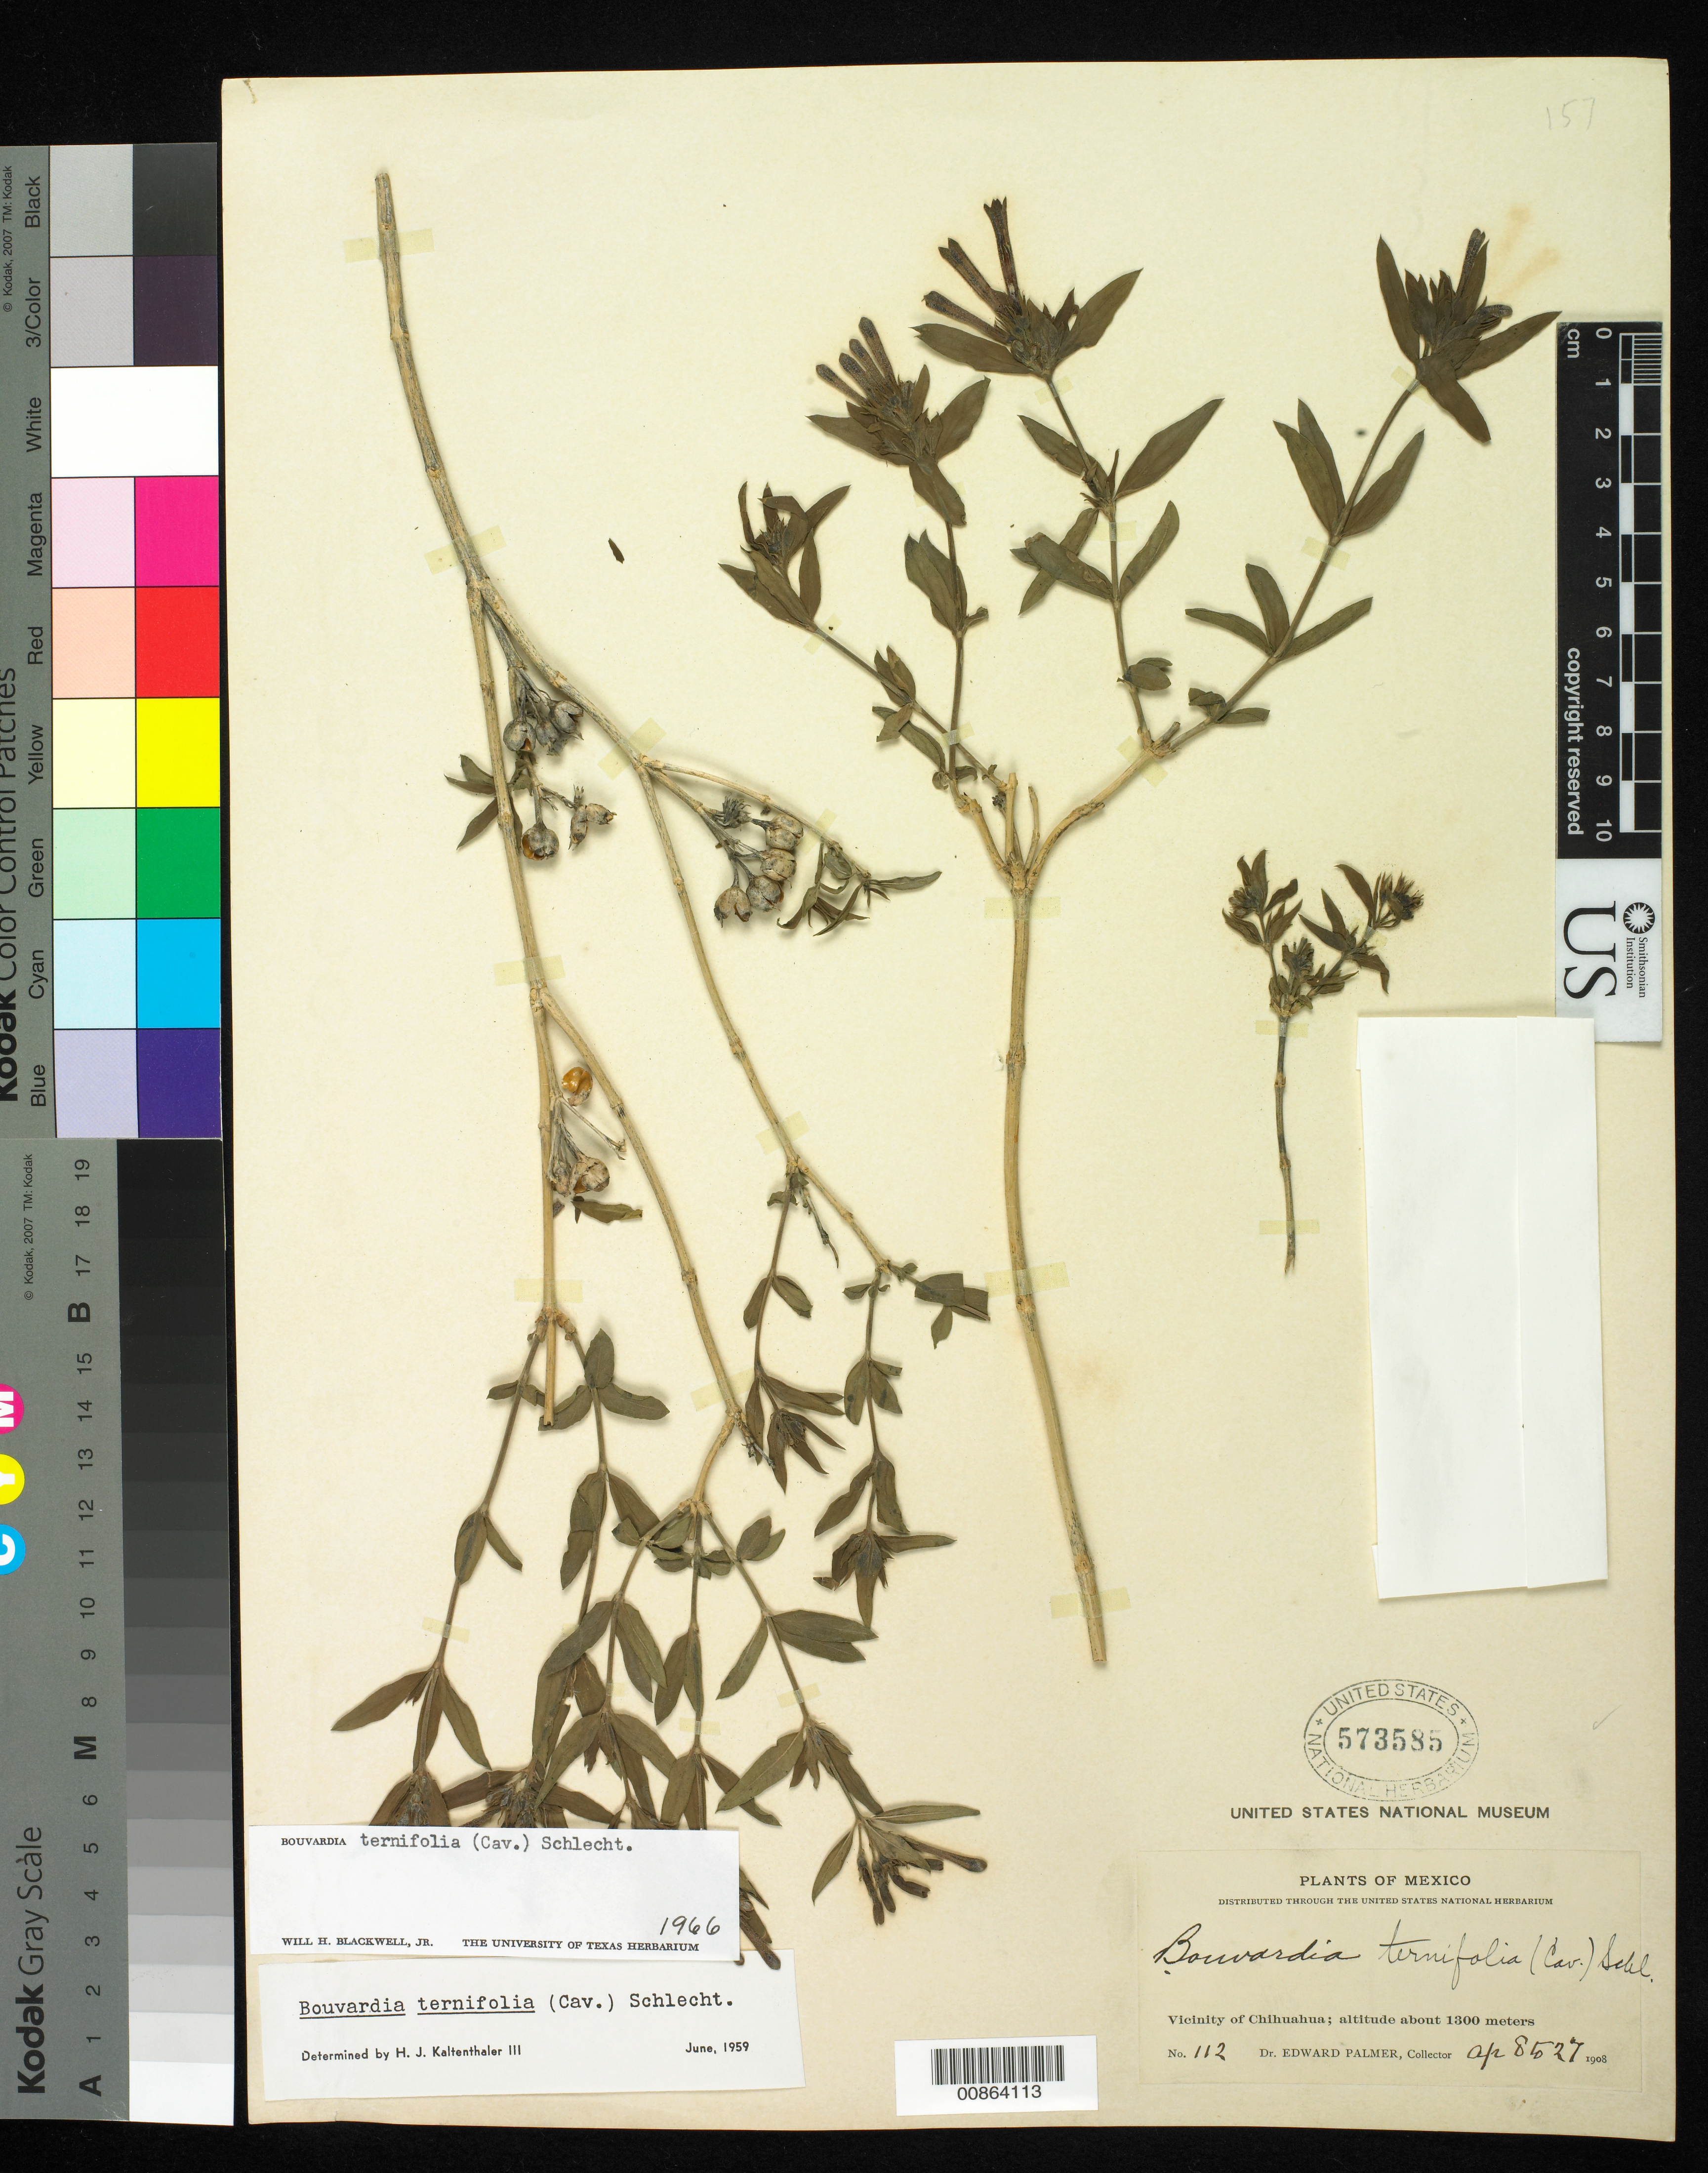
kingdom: Plantae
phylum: Tracheophyta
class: Magnoliopsida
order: Gentianales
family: Rubiaceae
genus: Bouvardia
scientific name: Bouvardia tenuifolia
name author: Standl.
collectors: E. Palmer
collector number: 112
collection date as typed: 08 Apr 1908 to 27 Apr 1908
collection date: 1908-04-08/1908-04-27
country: Mexico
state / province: Chihuahua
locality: Vicinity of Chihuahua.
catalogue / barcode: US 573585